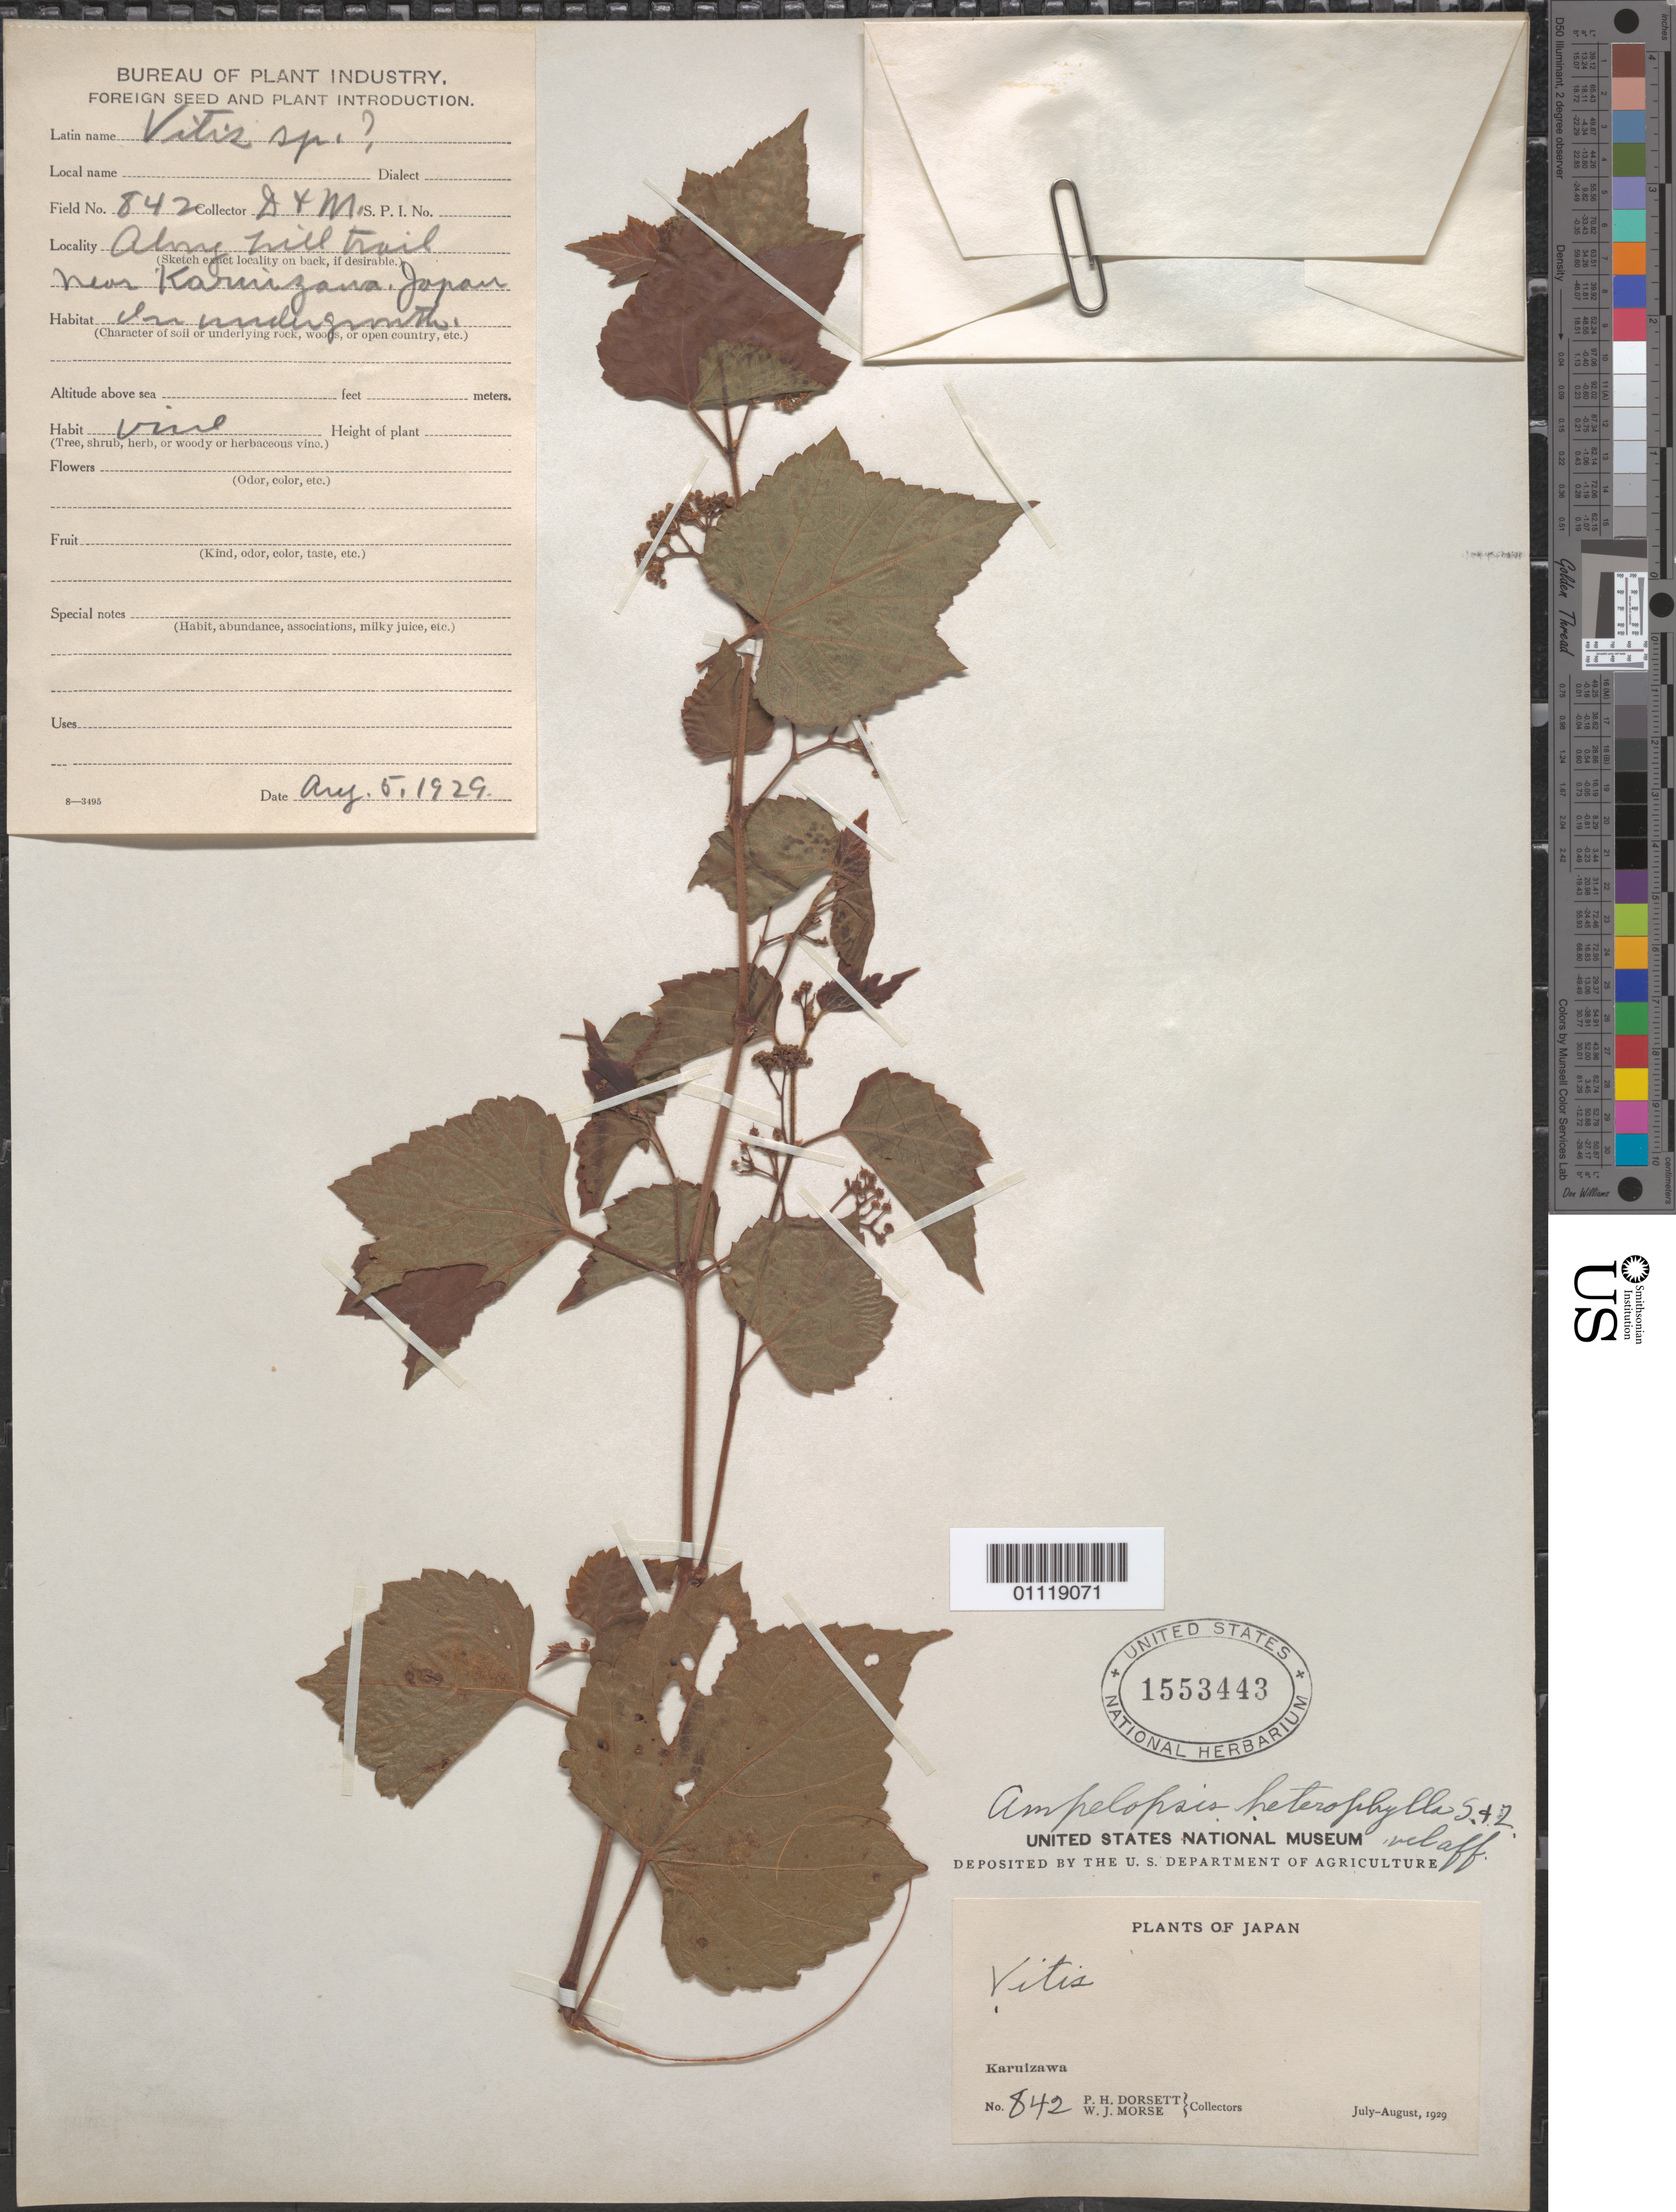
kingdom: Plantae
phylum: Tracheophyta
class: Magnoliopsida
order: Vitales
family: Vitaceae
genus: Ampelopsis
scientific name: Ampelopsis glandulosa var. heterophylla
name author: (Thunb.) Momiy.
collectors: P. H. Dorsett & W. J. Morse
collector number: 842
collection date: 1929-07/1929-08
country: Japan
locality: Karuizawa.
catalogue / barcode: US 1553443